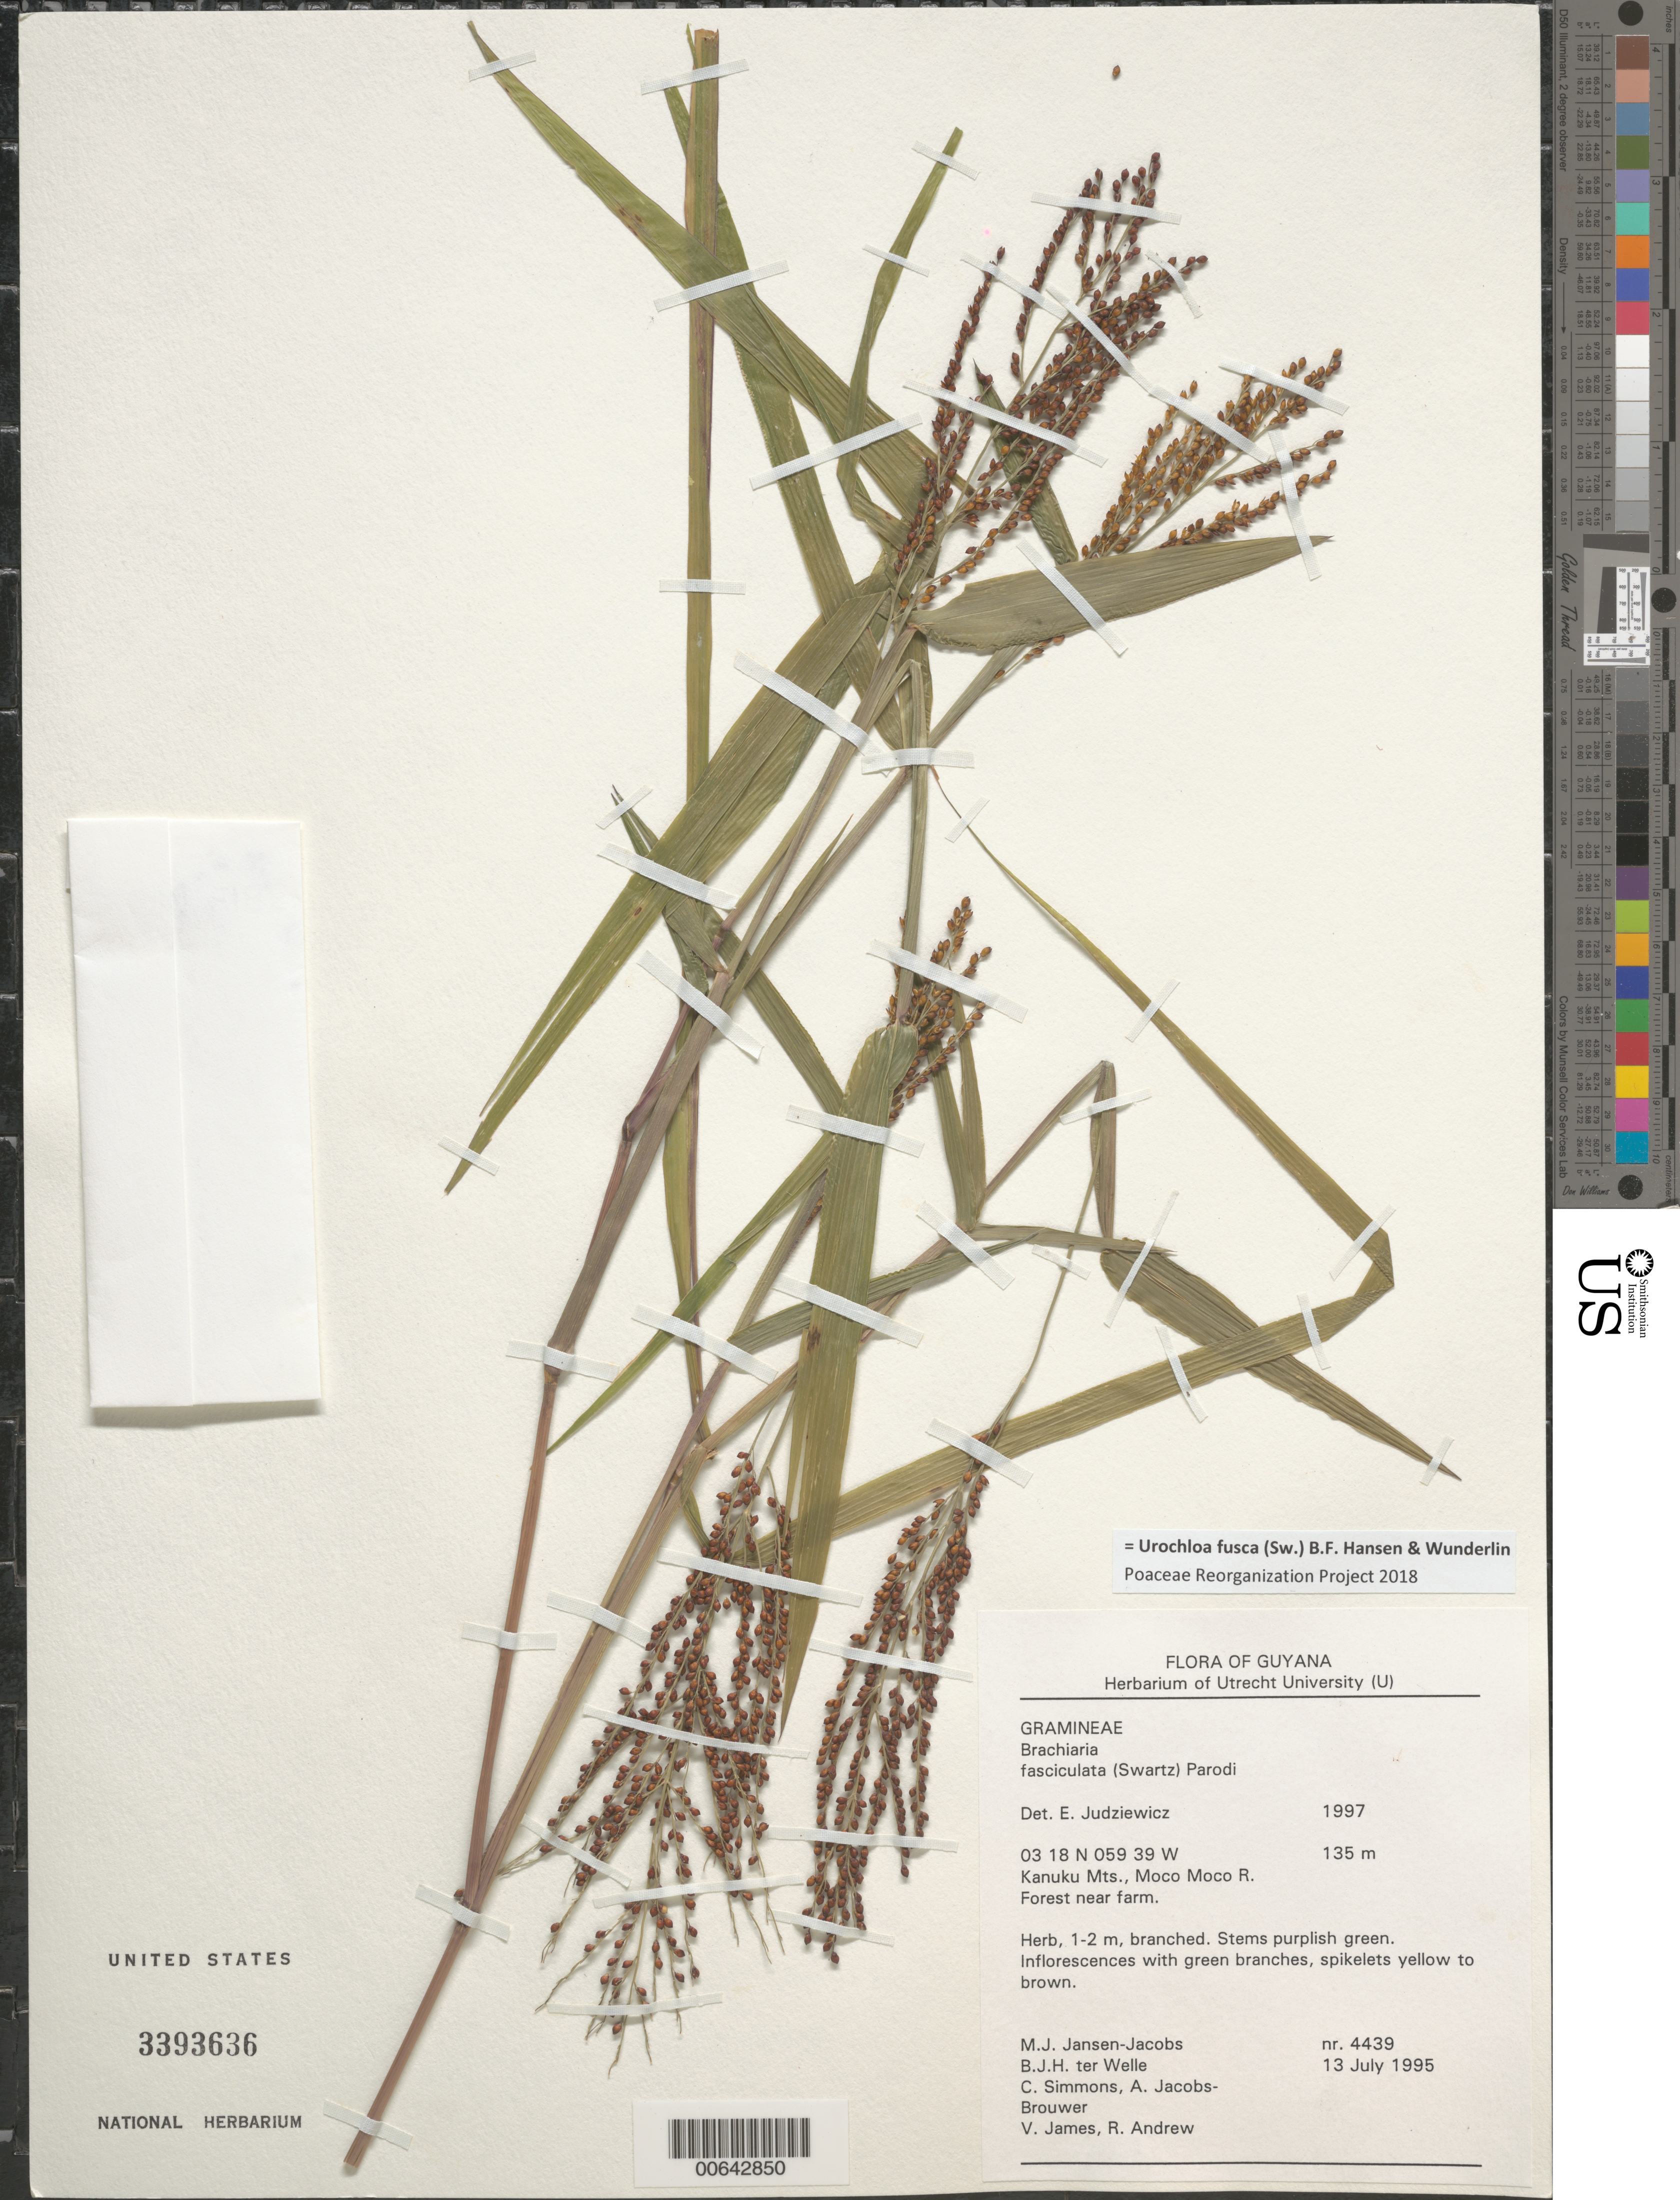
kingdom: Plantae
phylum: Tracheophyta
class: Liliopsida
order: Poales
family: Poaceae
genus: Urochloa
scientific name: Urochloa fusca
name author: (Sw.) B.F. Hansen & Wunderlin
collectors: M. J. Jansen-Jacobs, B. Welle, C. Simmons, A. Jacobs-Brouwer & et al.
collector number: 4439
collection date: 1995-07-13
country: Guyana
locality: Kanuku Mts., Moco Moco R. Forest near farm.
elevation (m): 135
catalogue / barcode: US 3393636